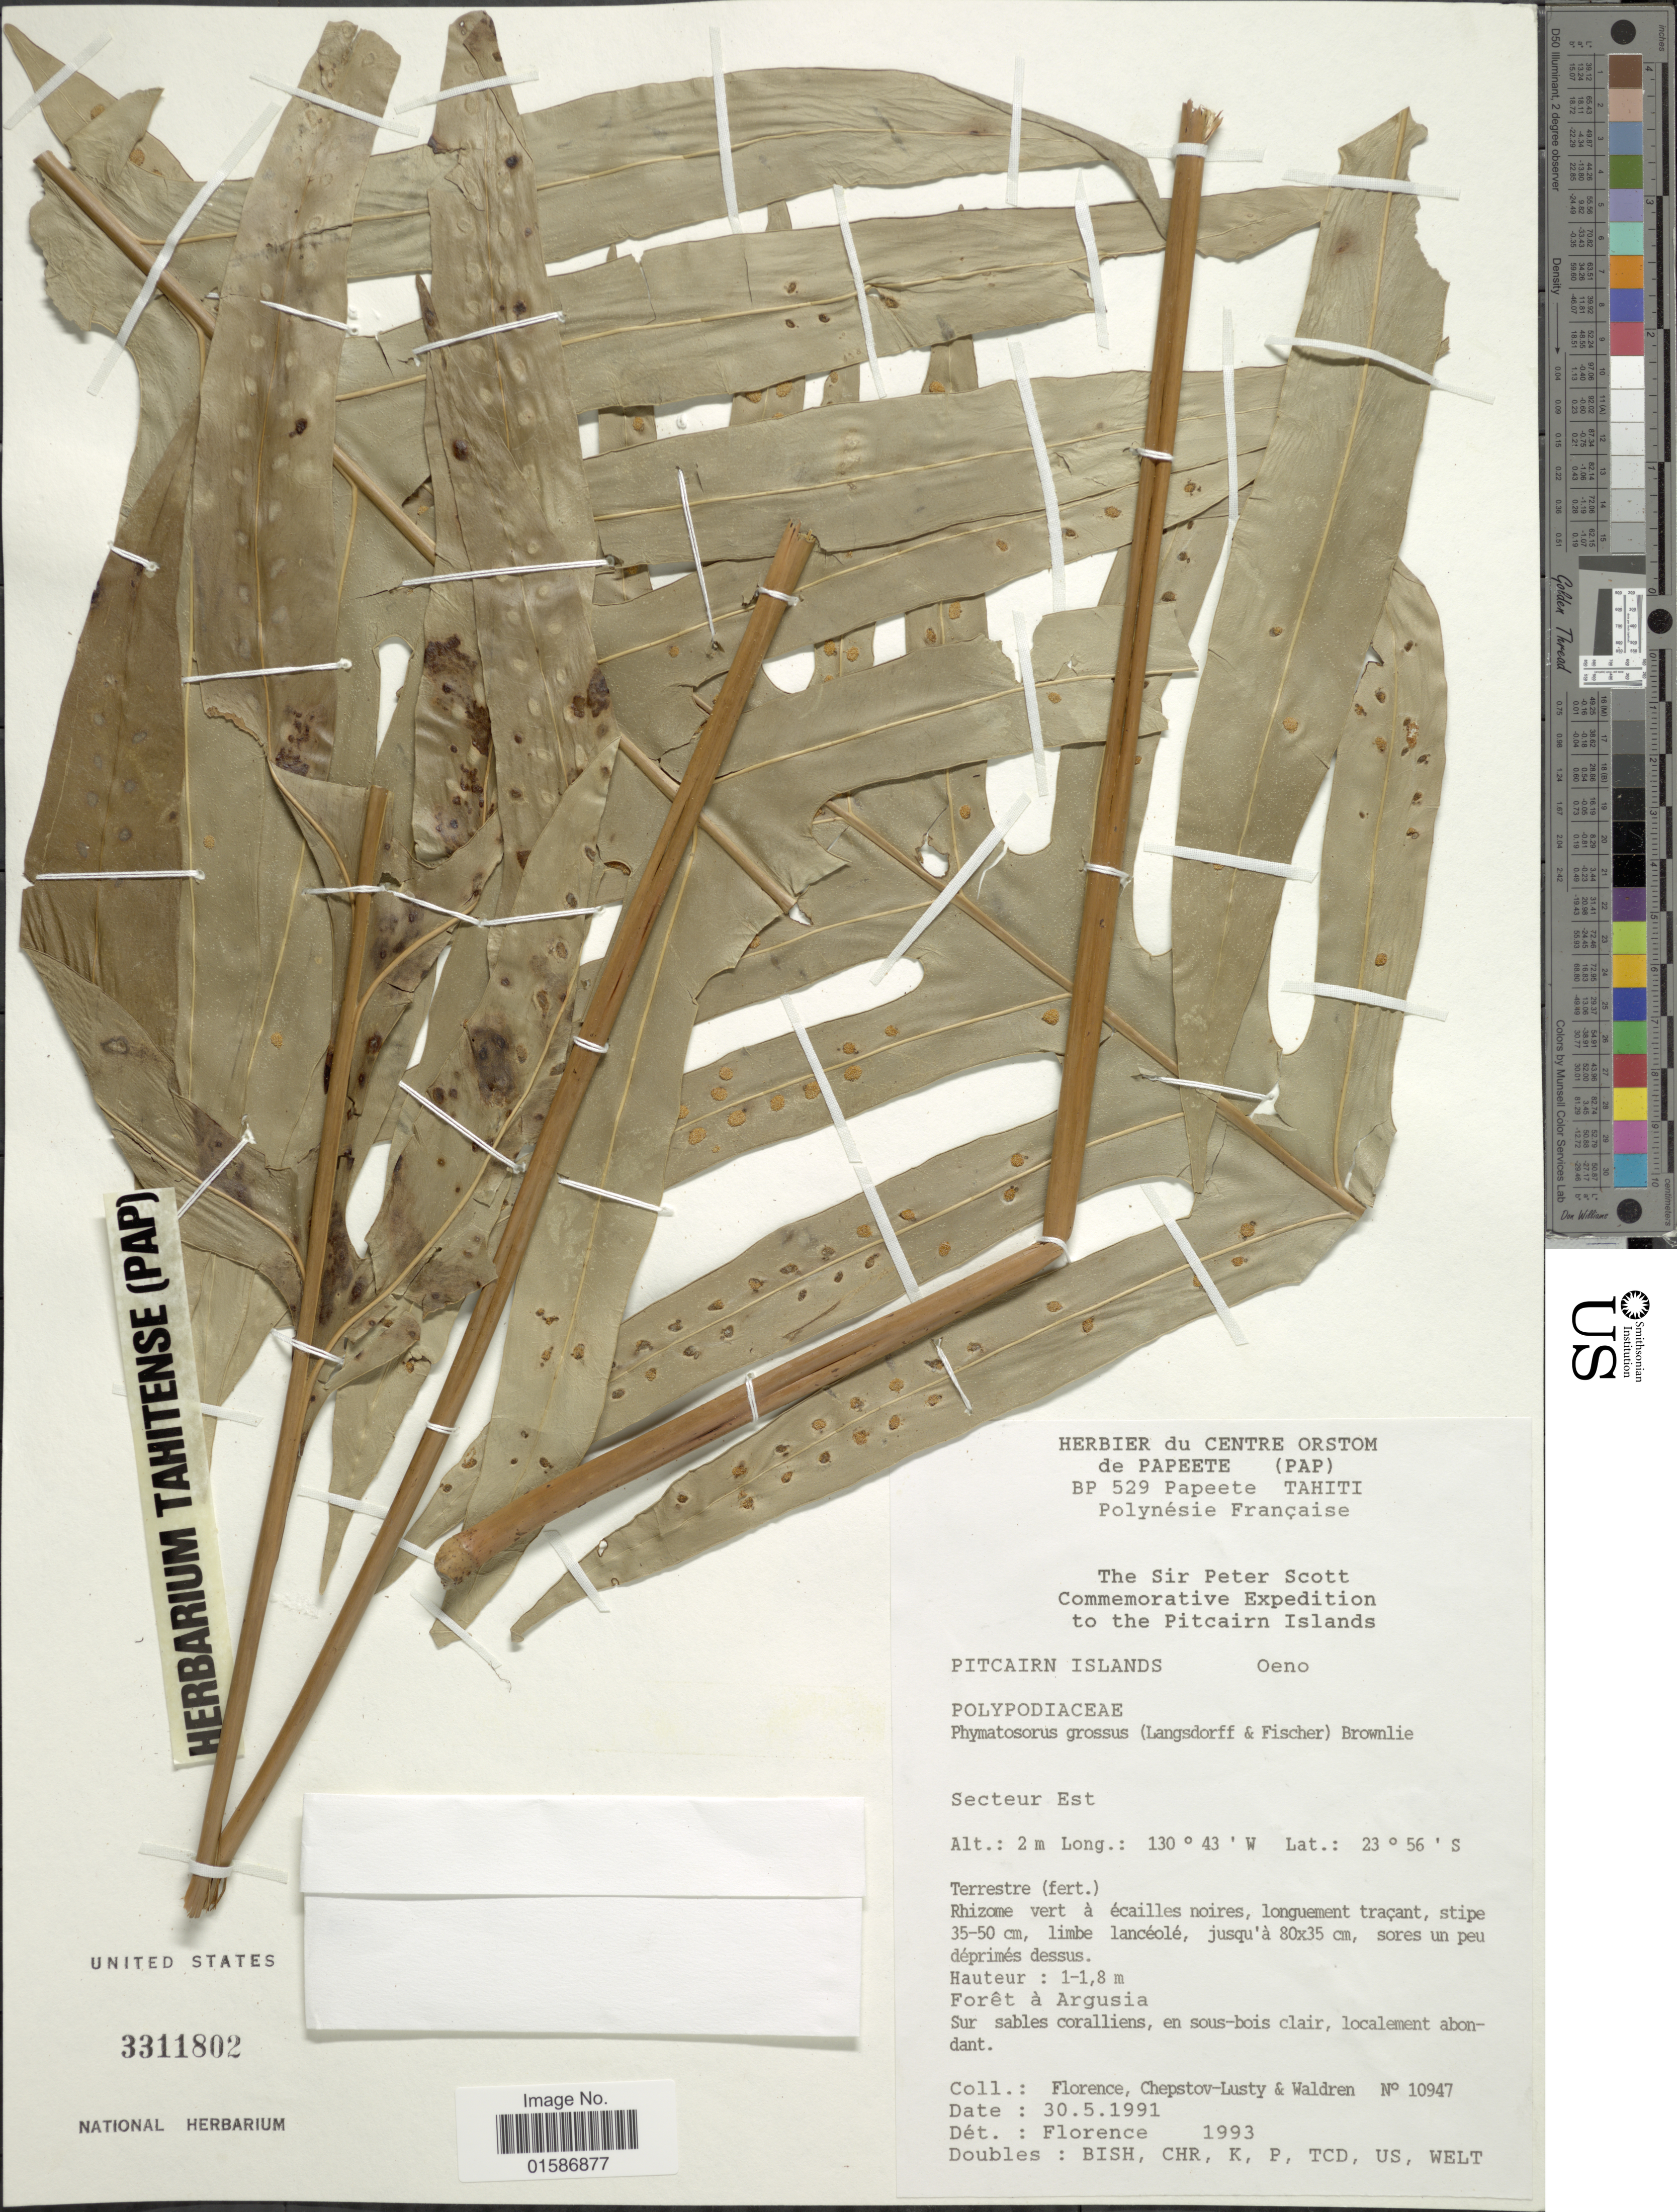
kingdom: Plantae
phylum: Tracheophyta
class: Polypodiopsida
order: Polypodiales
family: Polypodiaceae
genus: Microsorum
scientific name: Microsorum grossum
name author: (Langsd. & Fisch.) S.B. Andrews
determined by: Wagner, W. L., (BOT), Smithsonian Institution - National Museum of Natural History (UNITED STATES)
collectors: -. Florence, -. Chepstov-lusty & Waldren, --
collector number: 10947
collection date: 1991-05-30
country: Pitcairn Islands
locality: Oenoe, Secteur Est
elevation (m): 2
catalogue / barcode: US 3311802